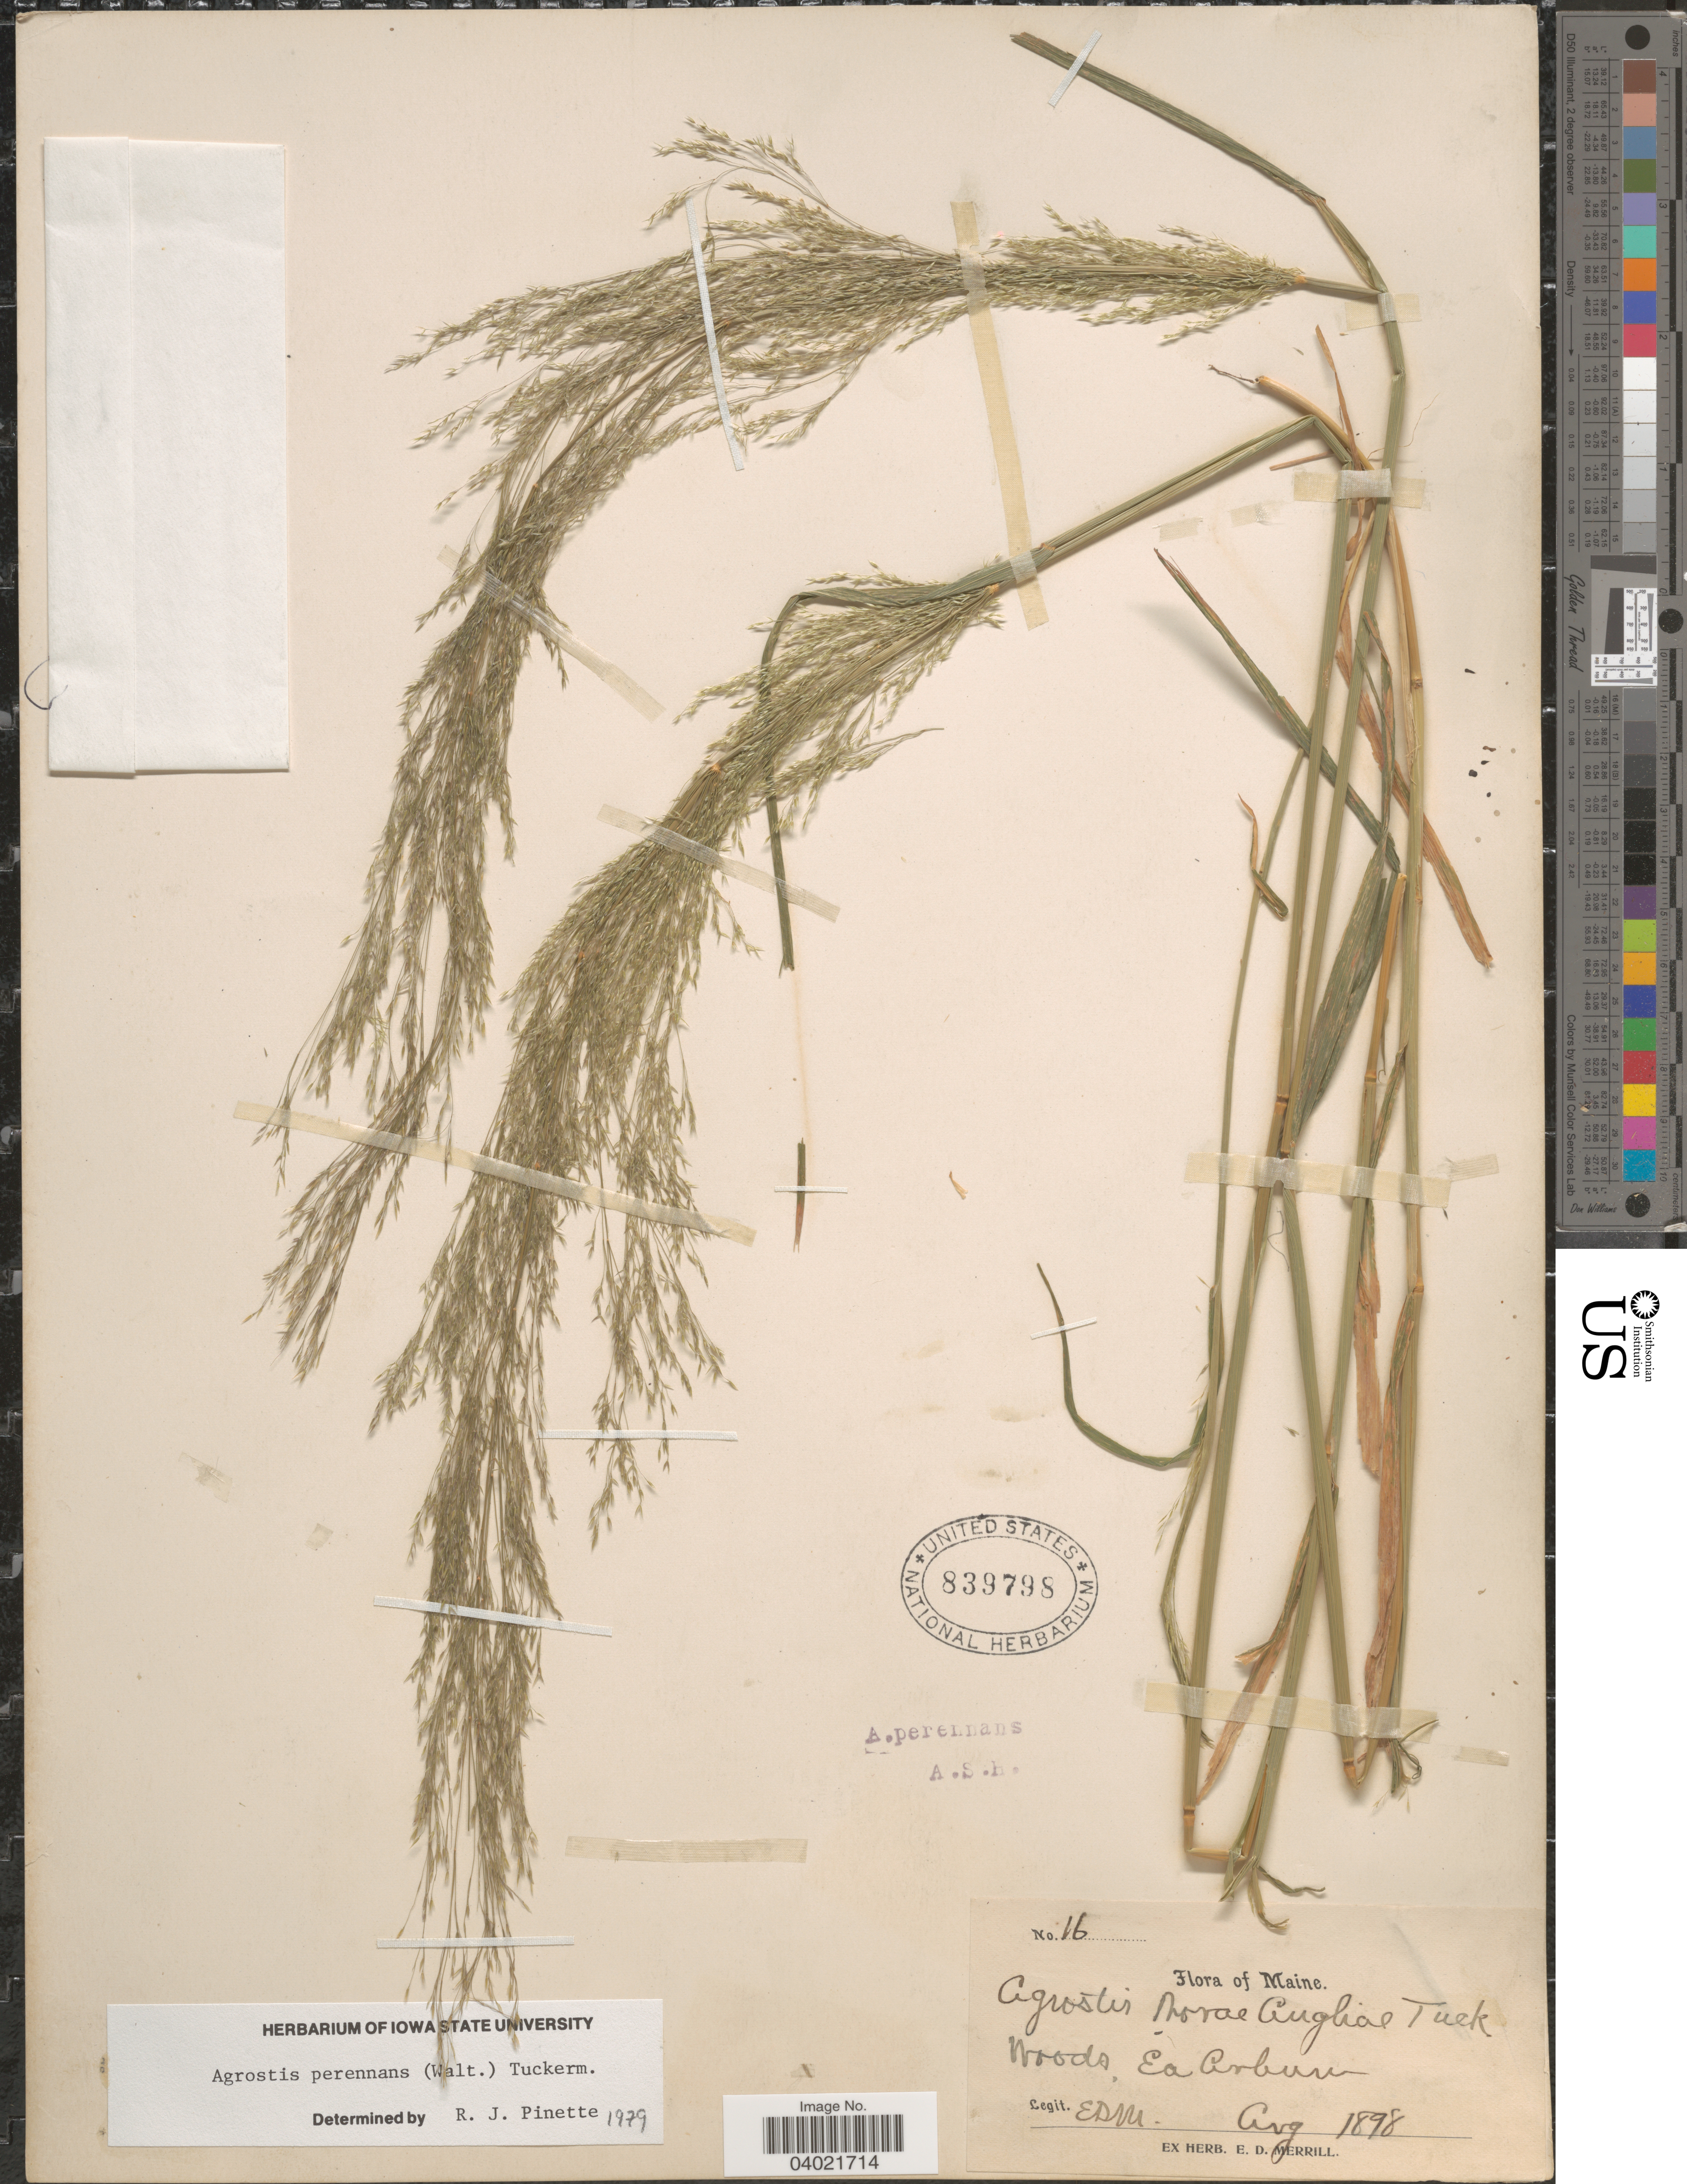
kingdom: Plantae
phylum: Tracheophyta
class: Liliopsida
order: Poales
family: Poaceae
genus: Agrostis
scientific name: Agrostis perennans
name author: (Walter) Tuck.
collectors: E. D. Merrill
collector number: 16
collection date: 1898-08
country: United States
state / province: Maine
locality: Ea Auburn.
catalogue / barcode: US 839798